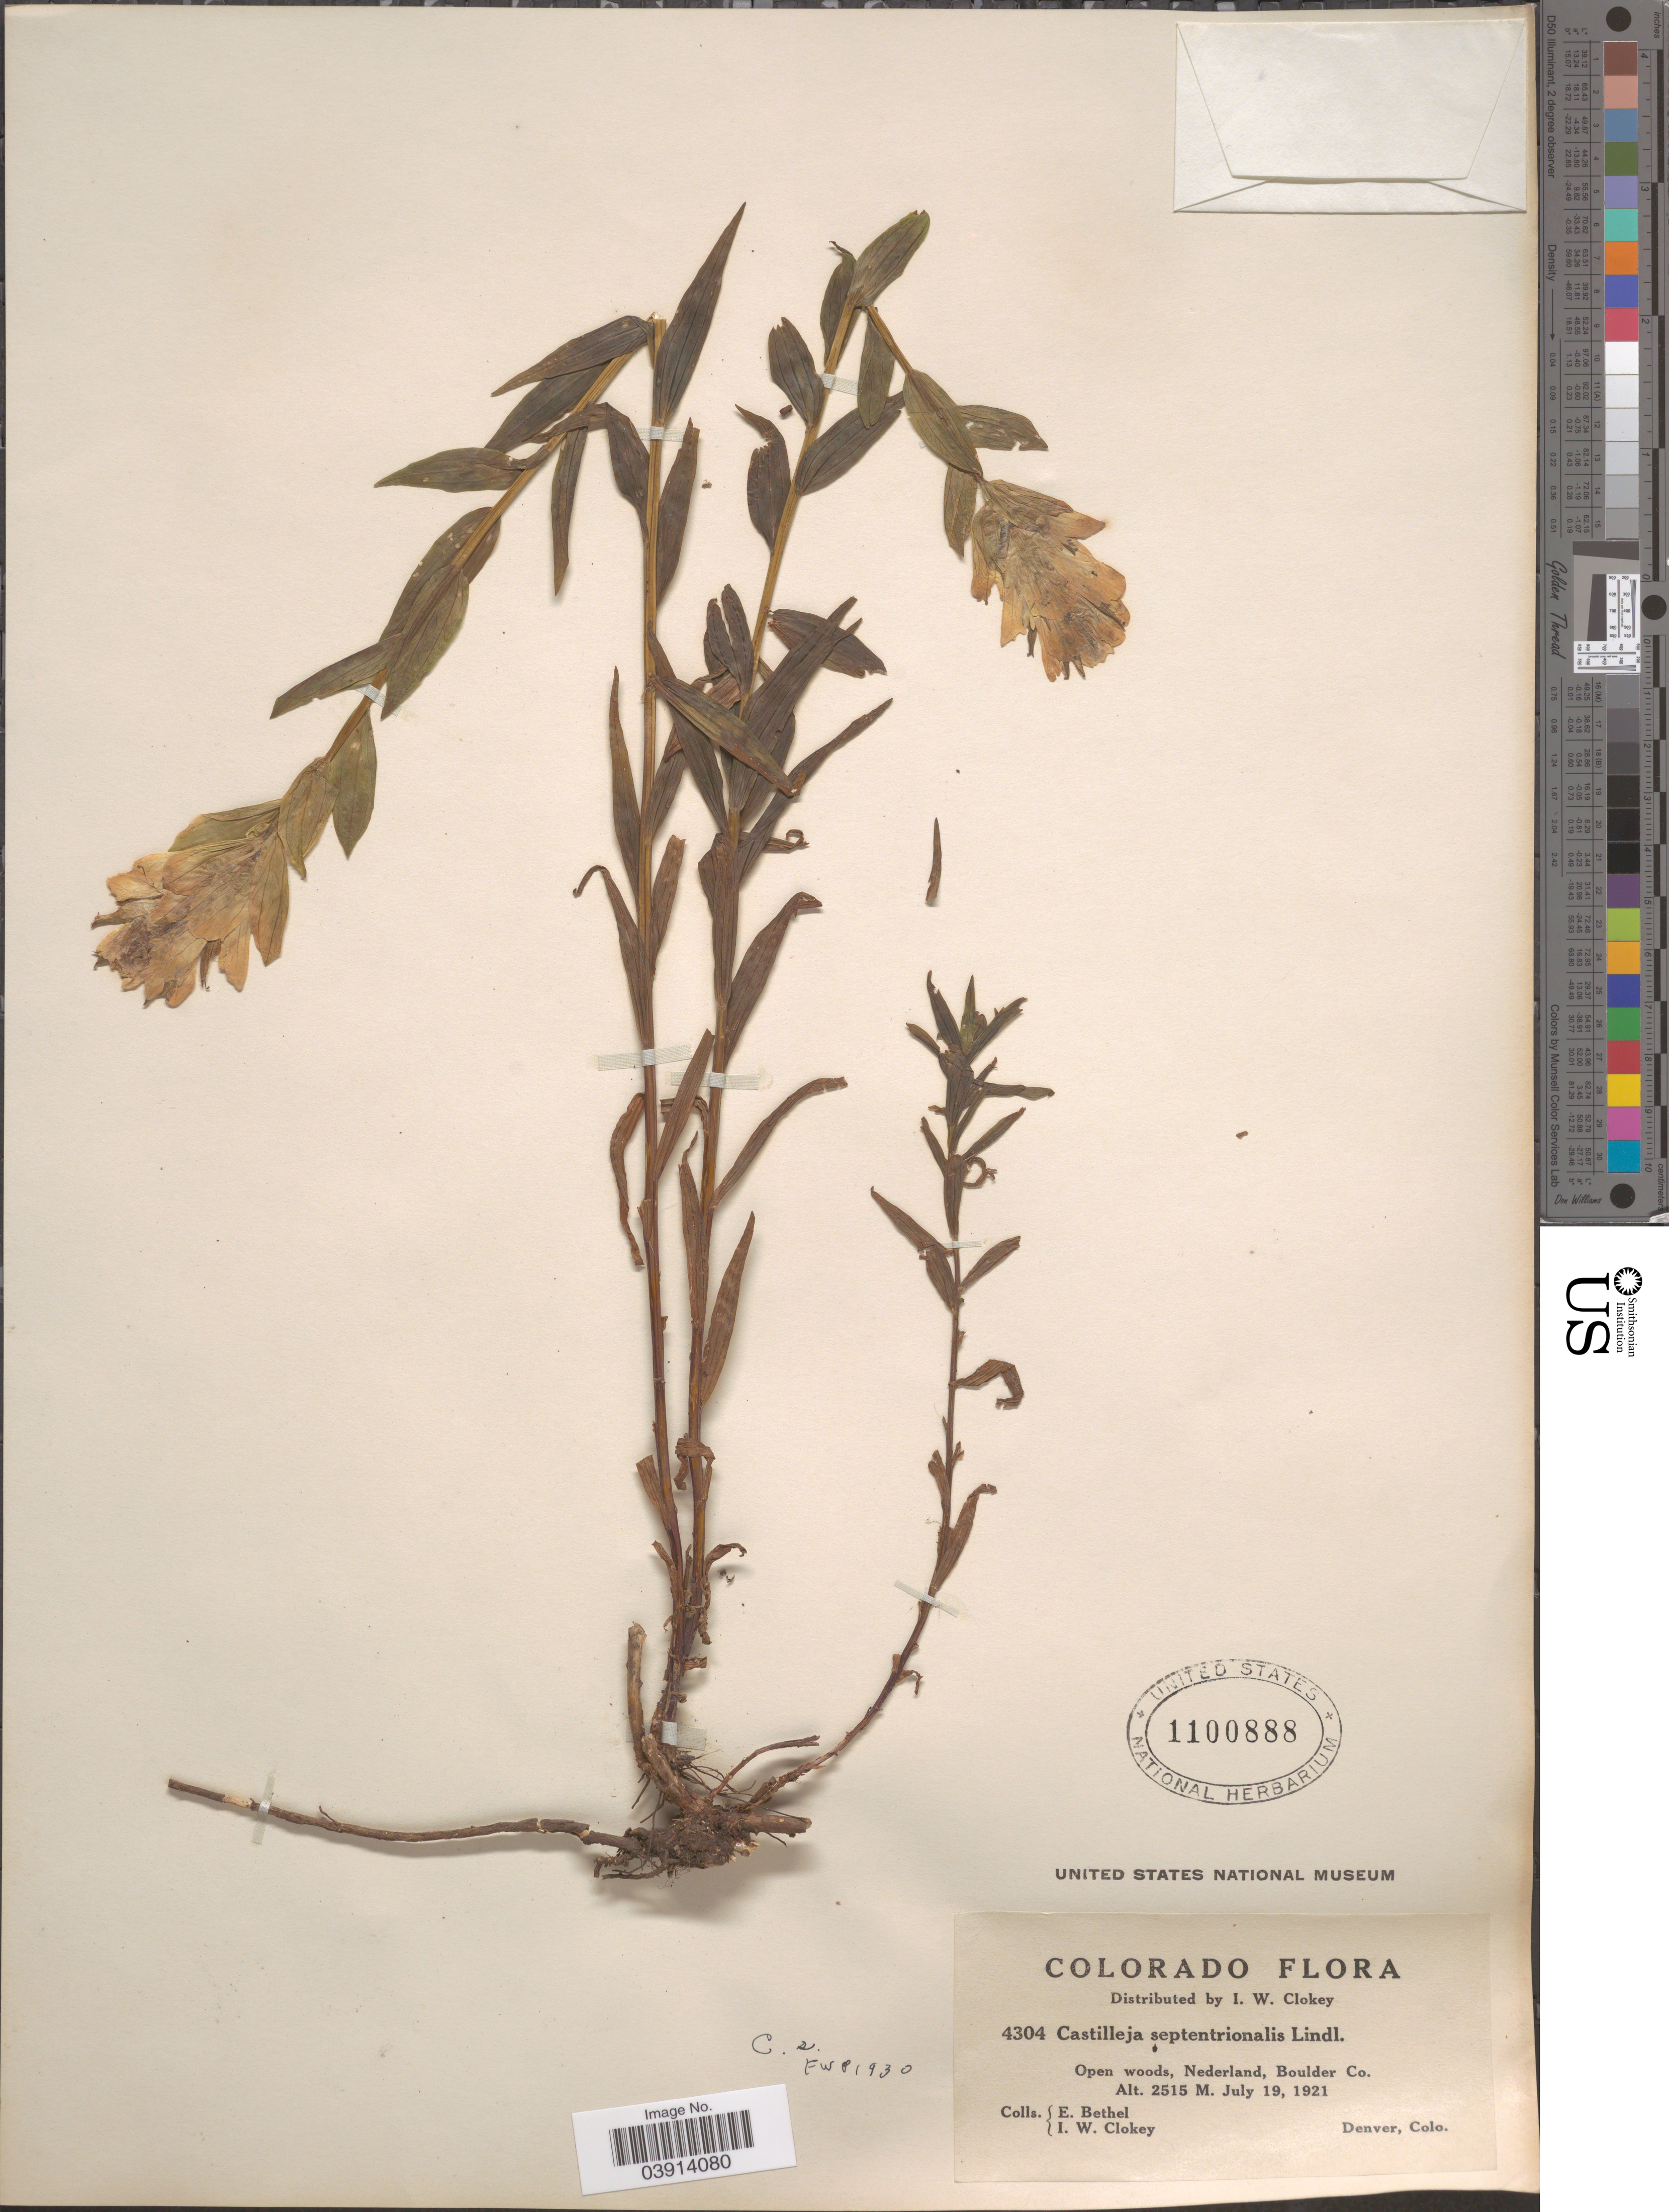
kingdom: Plantae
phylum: Tracheophyta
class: Magnoliopsida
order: Lamiales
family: Orobanchaceae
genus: Castilleja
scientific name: Castilleja septentrionalis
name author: Lindl.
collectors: E. Bethel & I. W. Clokey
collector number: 4304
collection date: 1921-07-19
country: United States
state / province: Colorado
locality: Nederland, Boulder Co.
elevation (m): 2515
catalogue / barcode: US 1100888